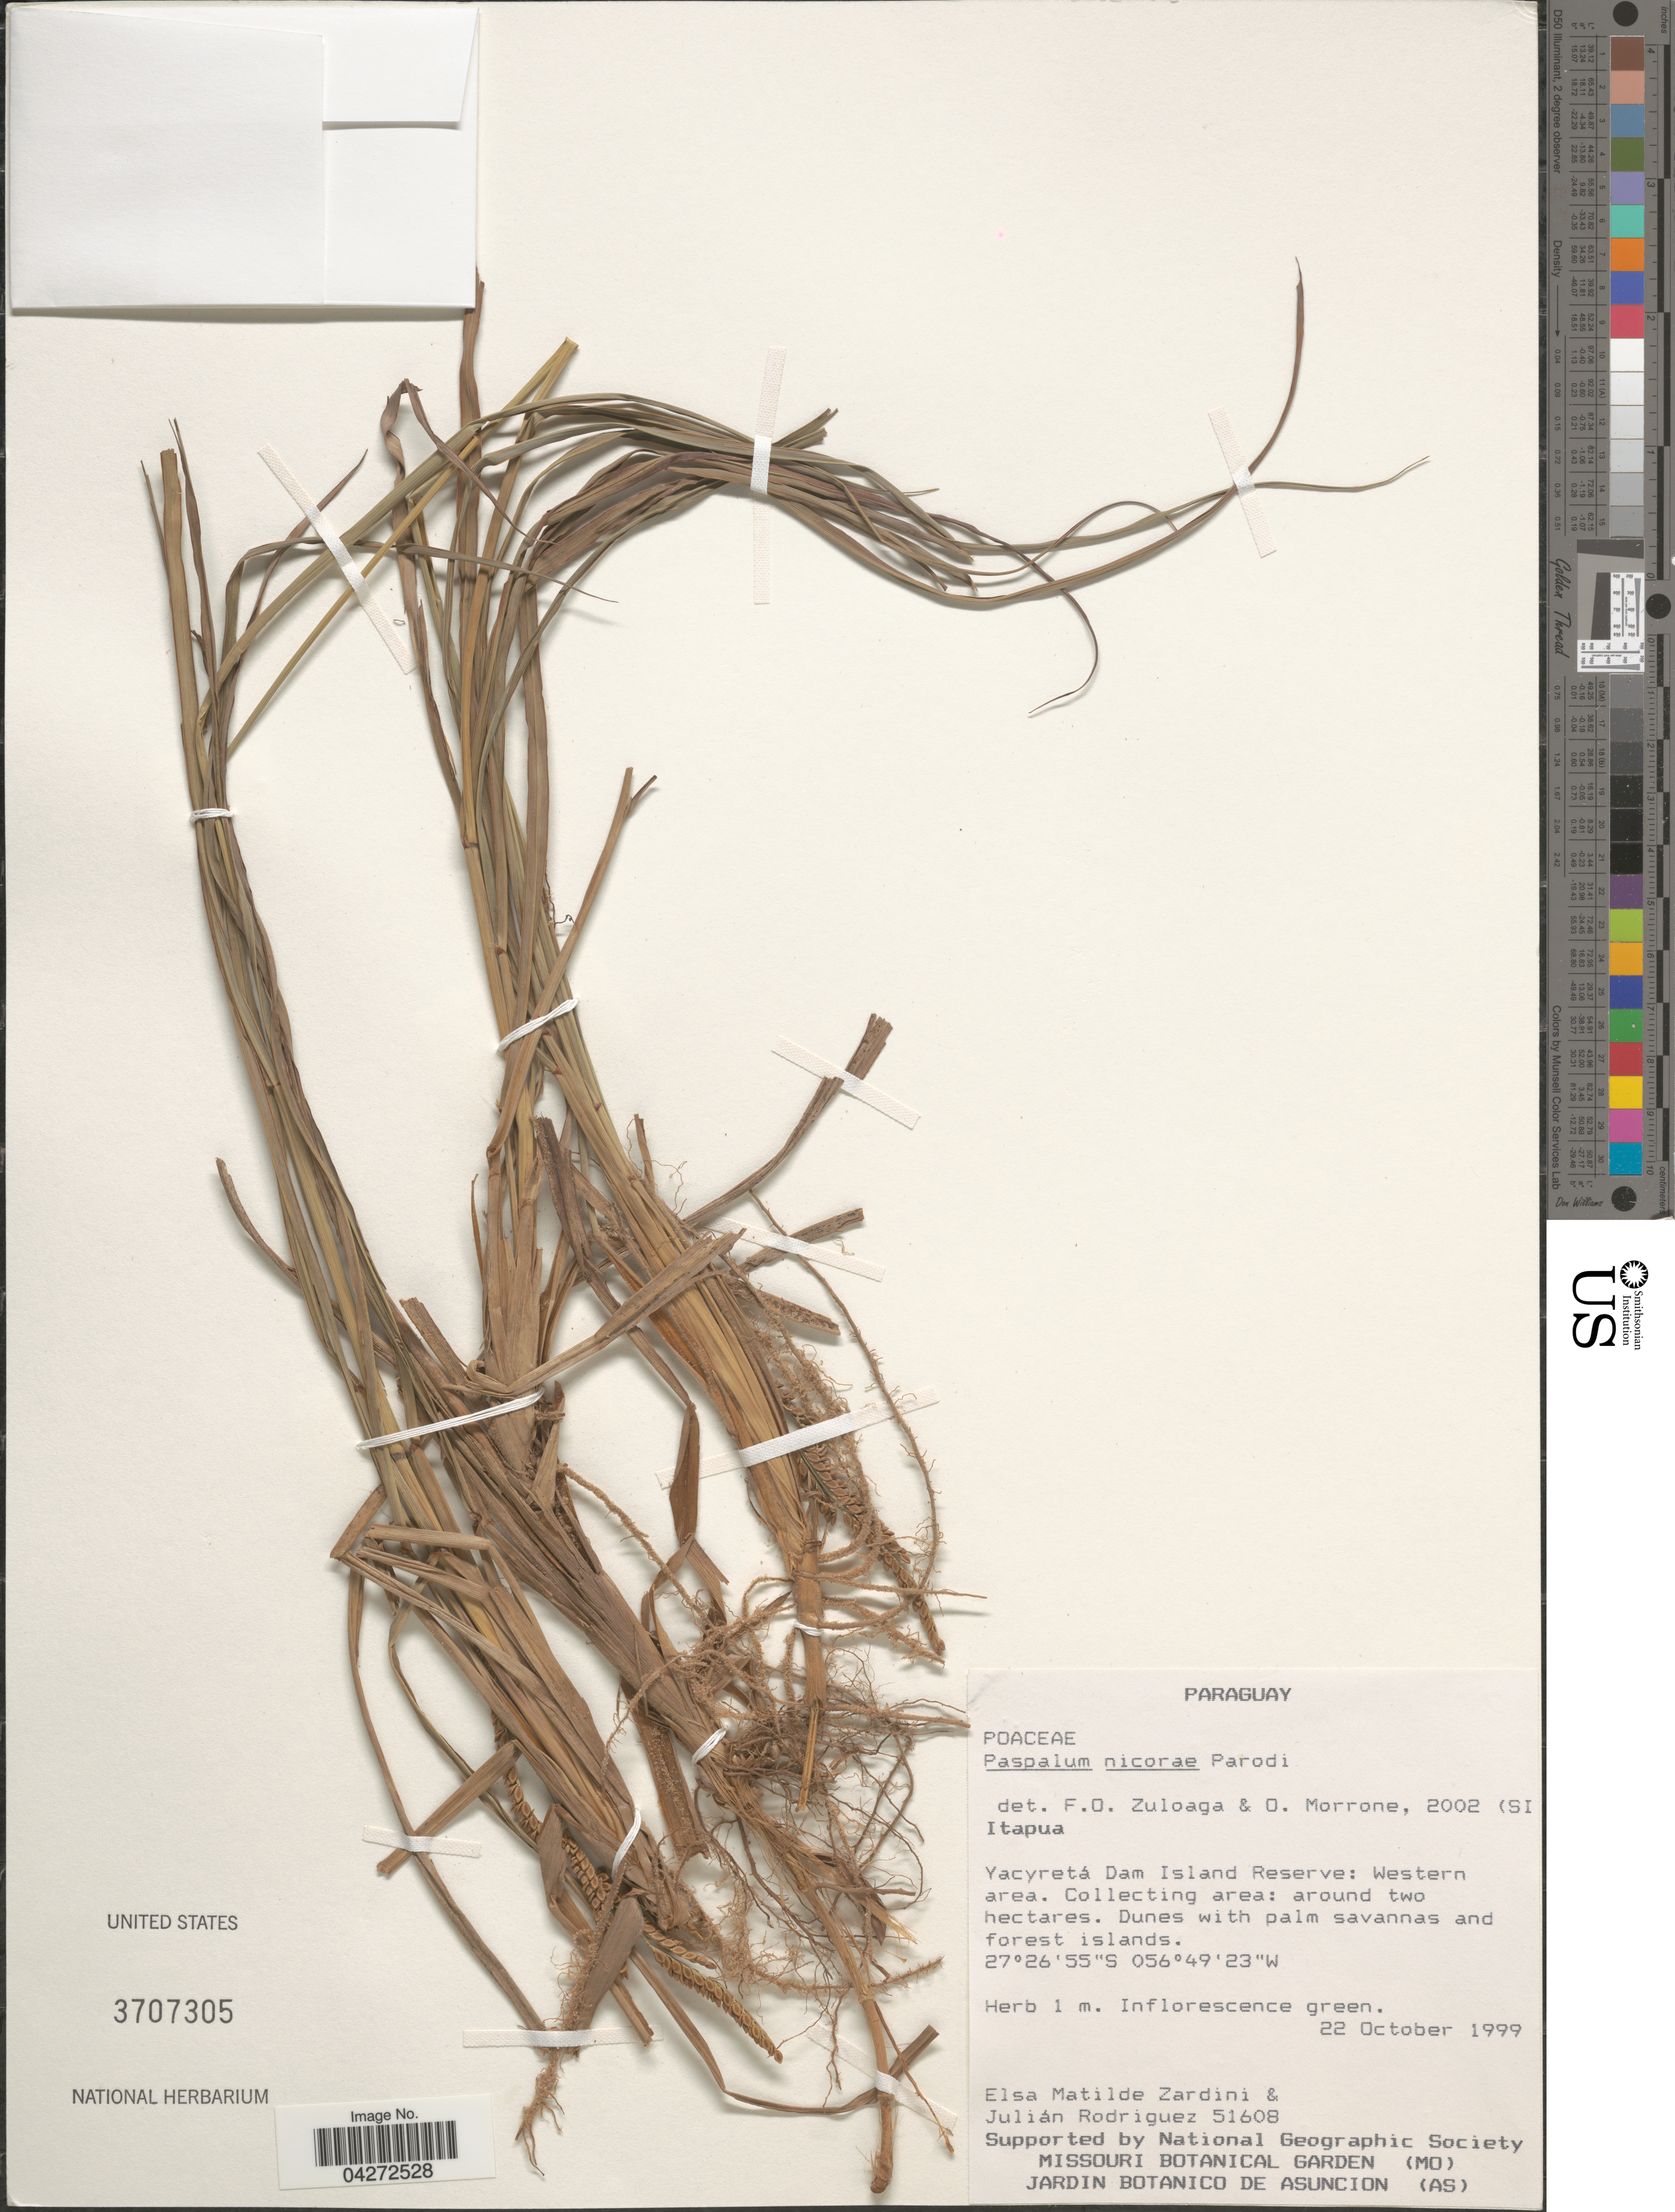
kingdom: Plantae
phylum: Tracheophyta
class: Liliopsida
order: Poales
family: Poaceae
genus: Paspalum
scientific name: Paspalum nicorae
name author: Parodi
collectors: E. M. Zardini & J. Rodriguez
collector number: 51608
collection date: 1999-10-22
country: Paraguay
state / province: Itapua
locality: Yacyretá Dam island Reserve: Western area. Dunes with palm savannas and forest islands.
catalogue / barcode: US 3707305